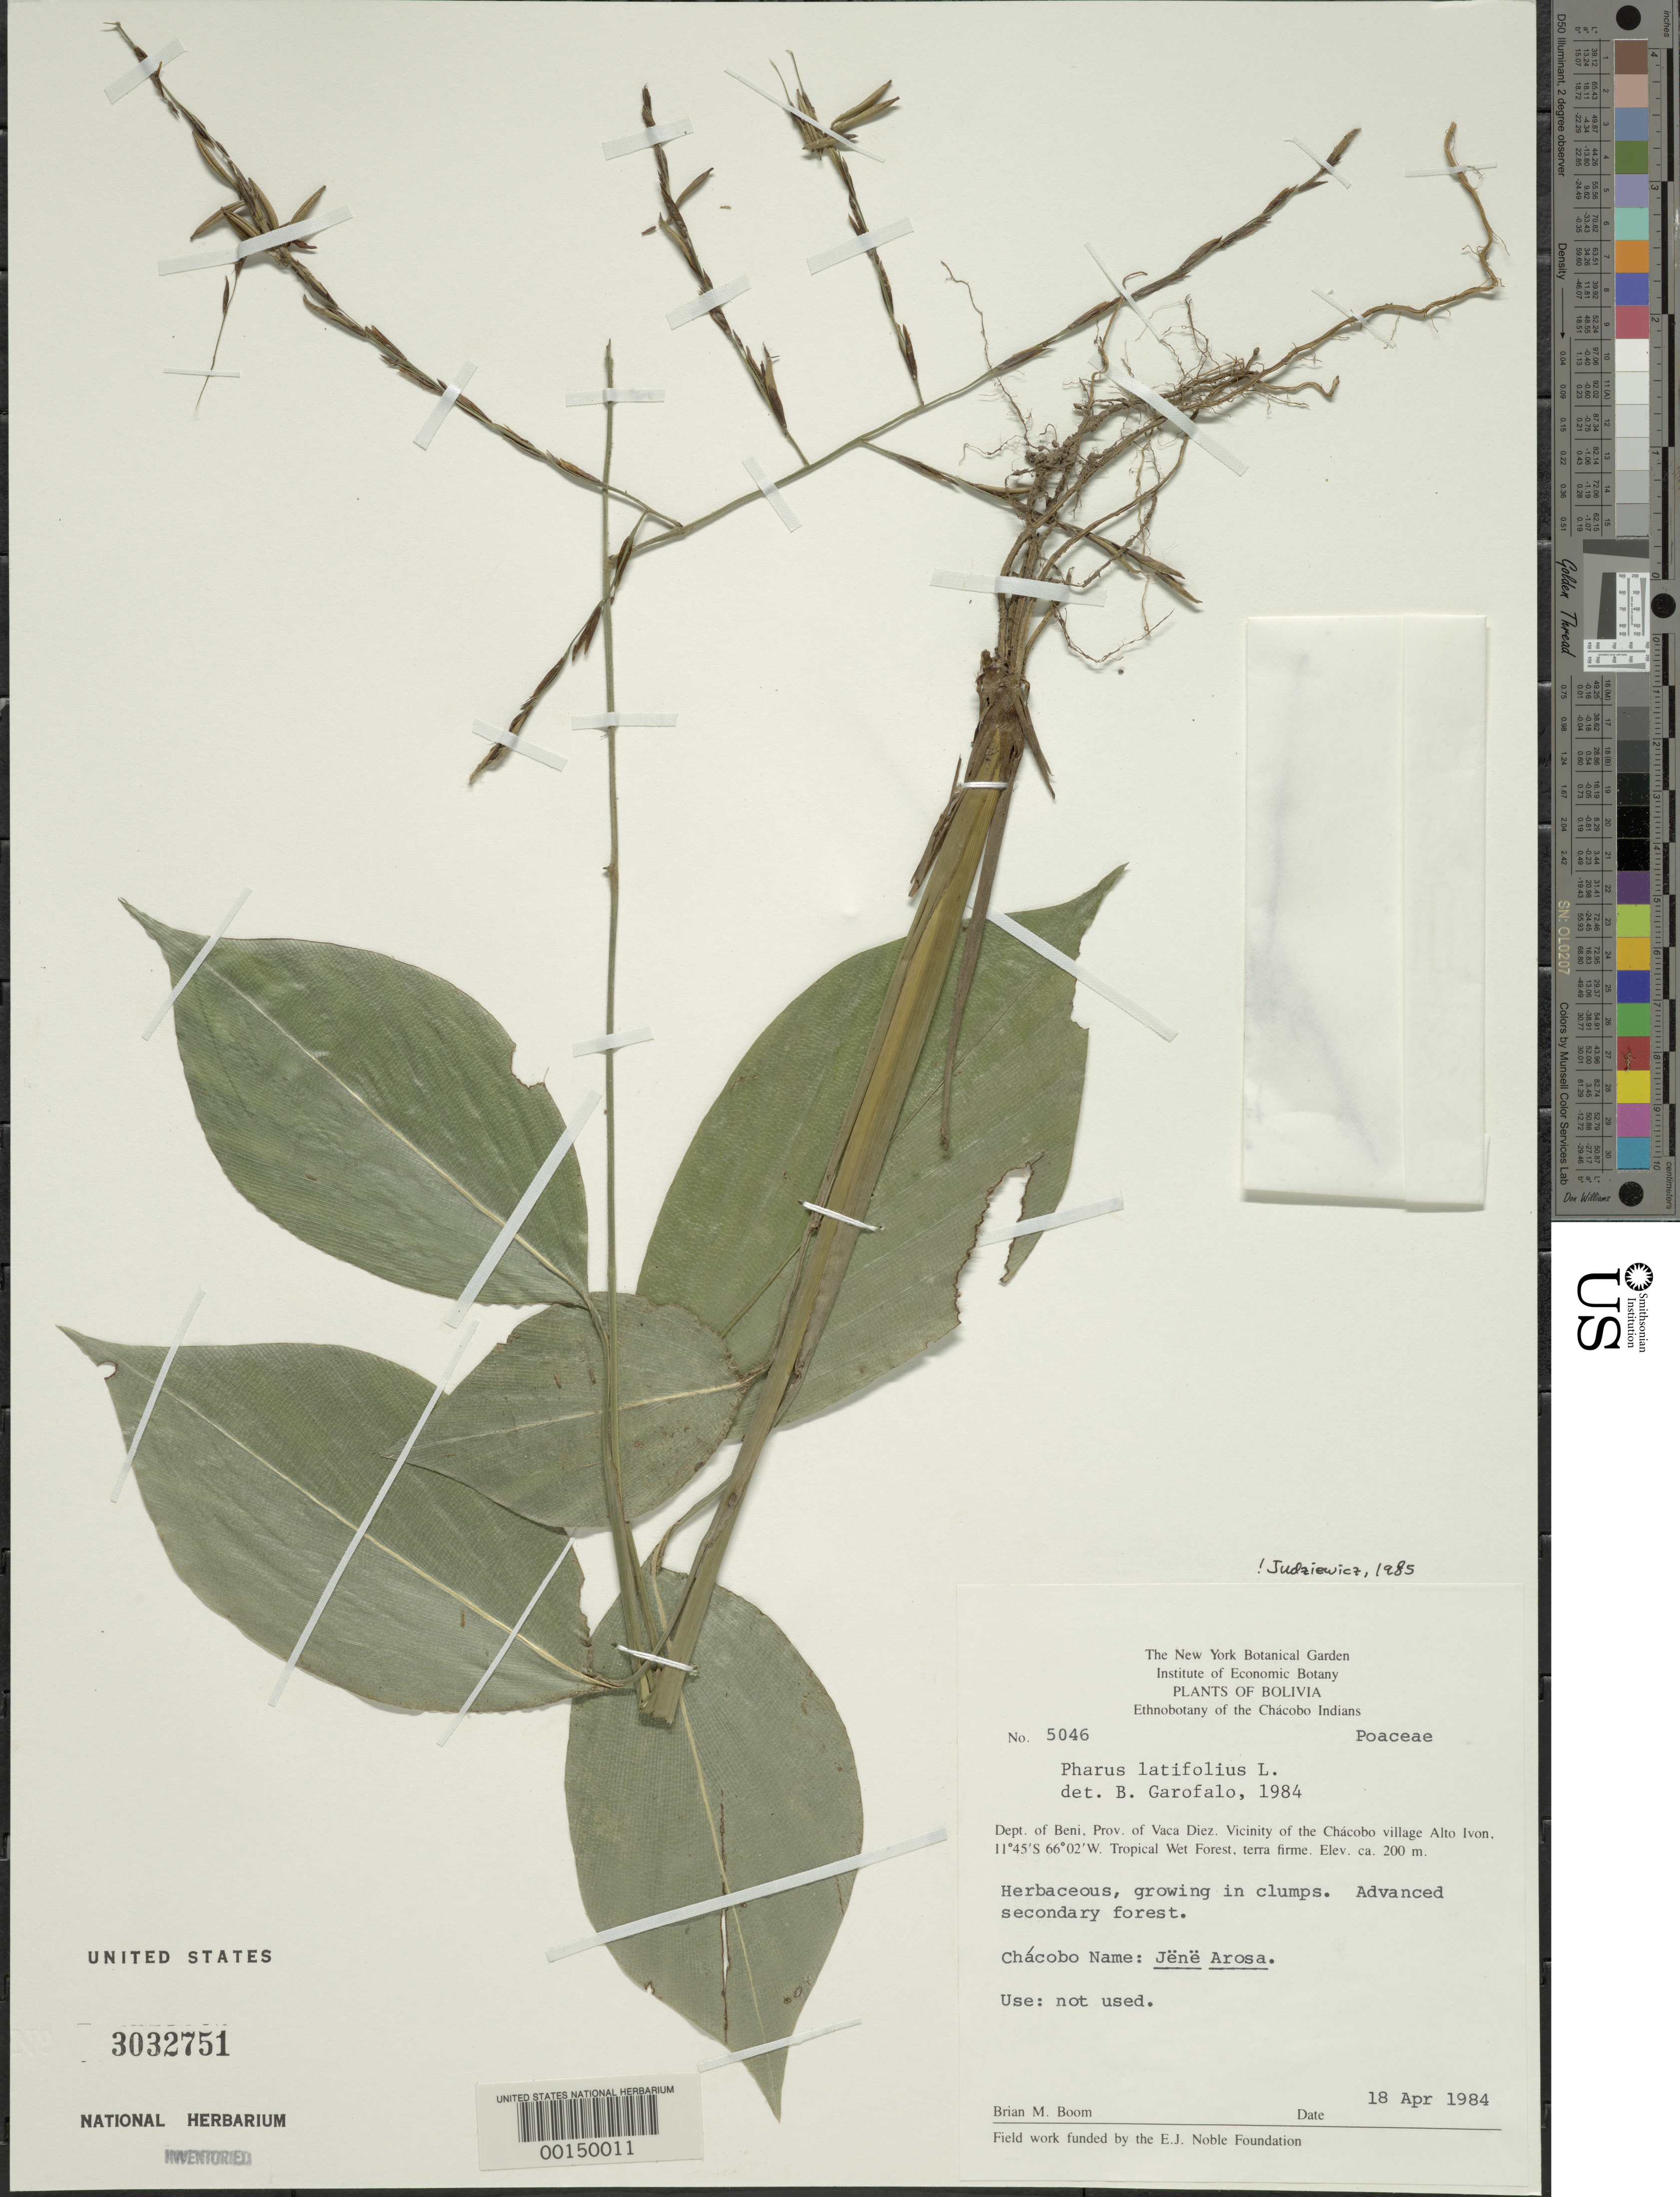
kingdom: Plantae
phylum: Tracheophyta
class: Liliopsida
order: Poales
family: Poaceae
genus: Pharus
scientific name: Pharus latifolius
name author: L.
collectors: B. M. Boom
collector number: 5046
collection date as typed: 18 Apr 1984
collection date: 1984-04-18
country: Bolivia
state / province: Beni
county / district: Vaca Diez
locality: Chacobo Village Alto Ivon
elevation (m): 200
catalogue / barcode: US 3032751